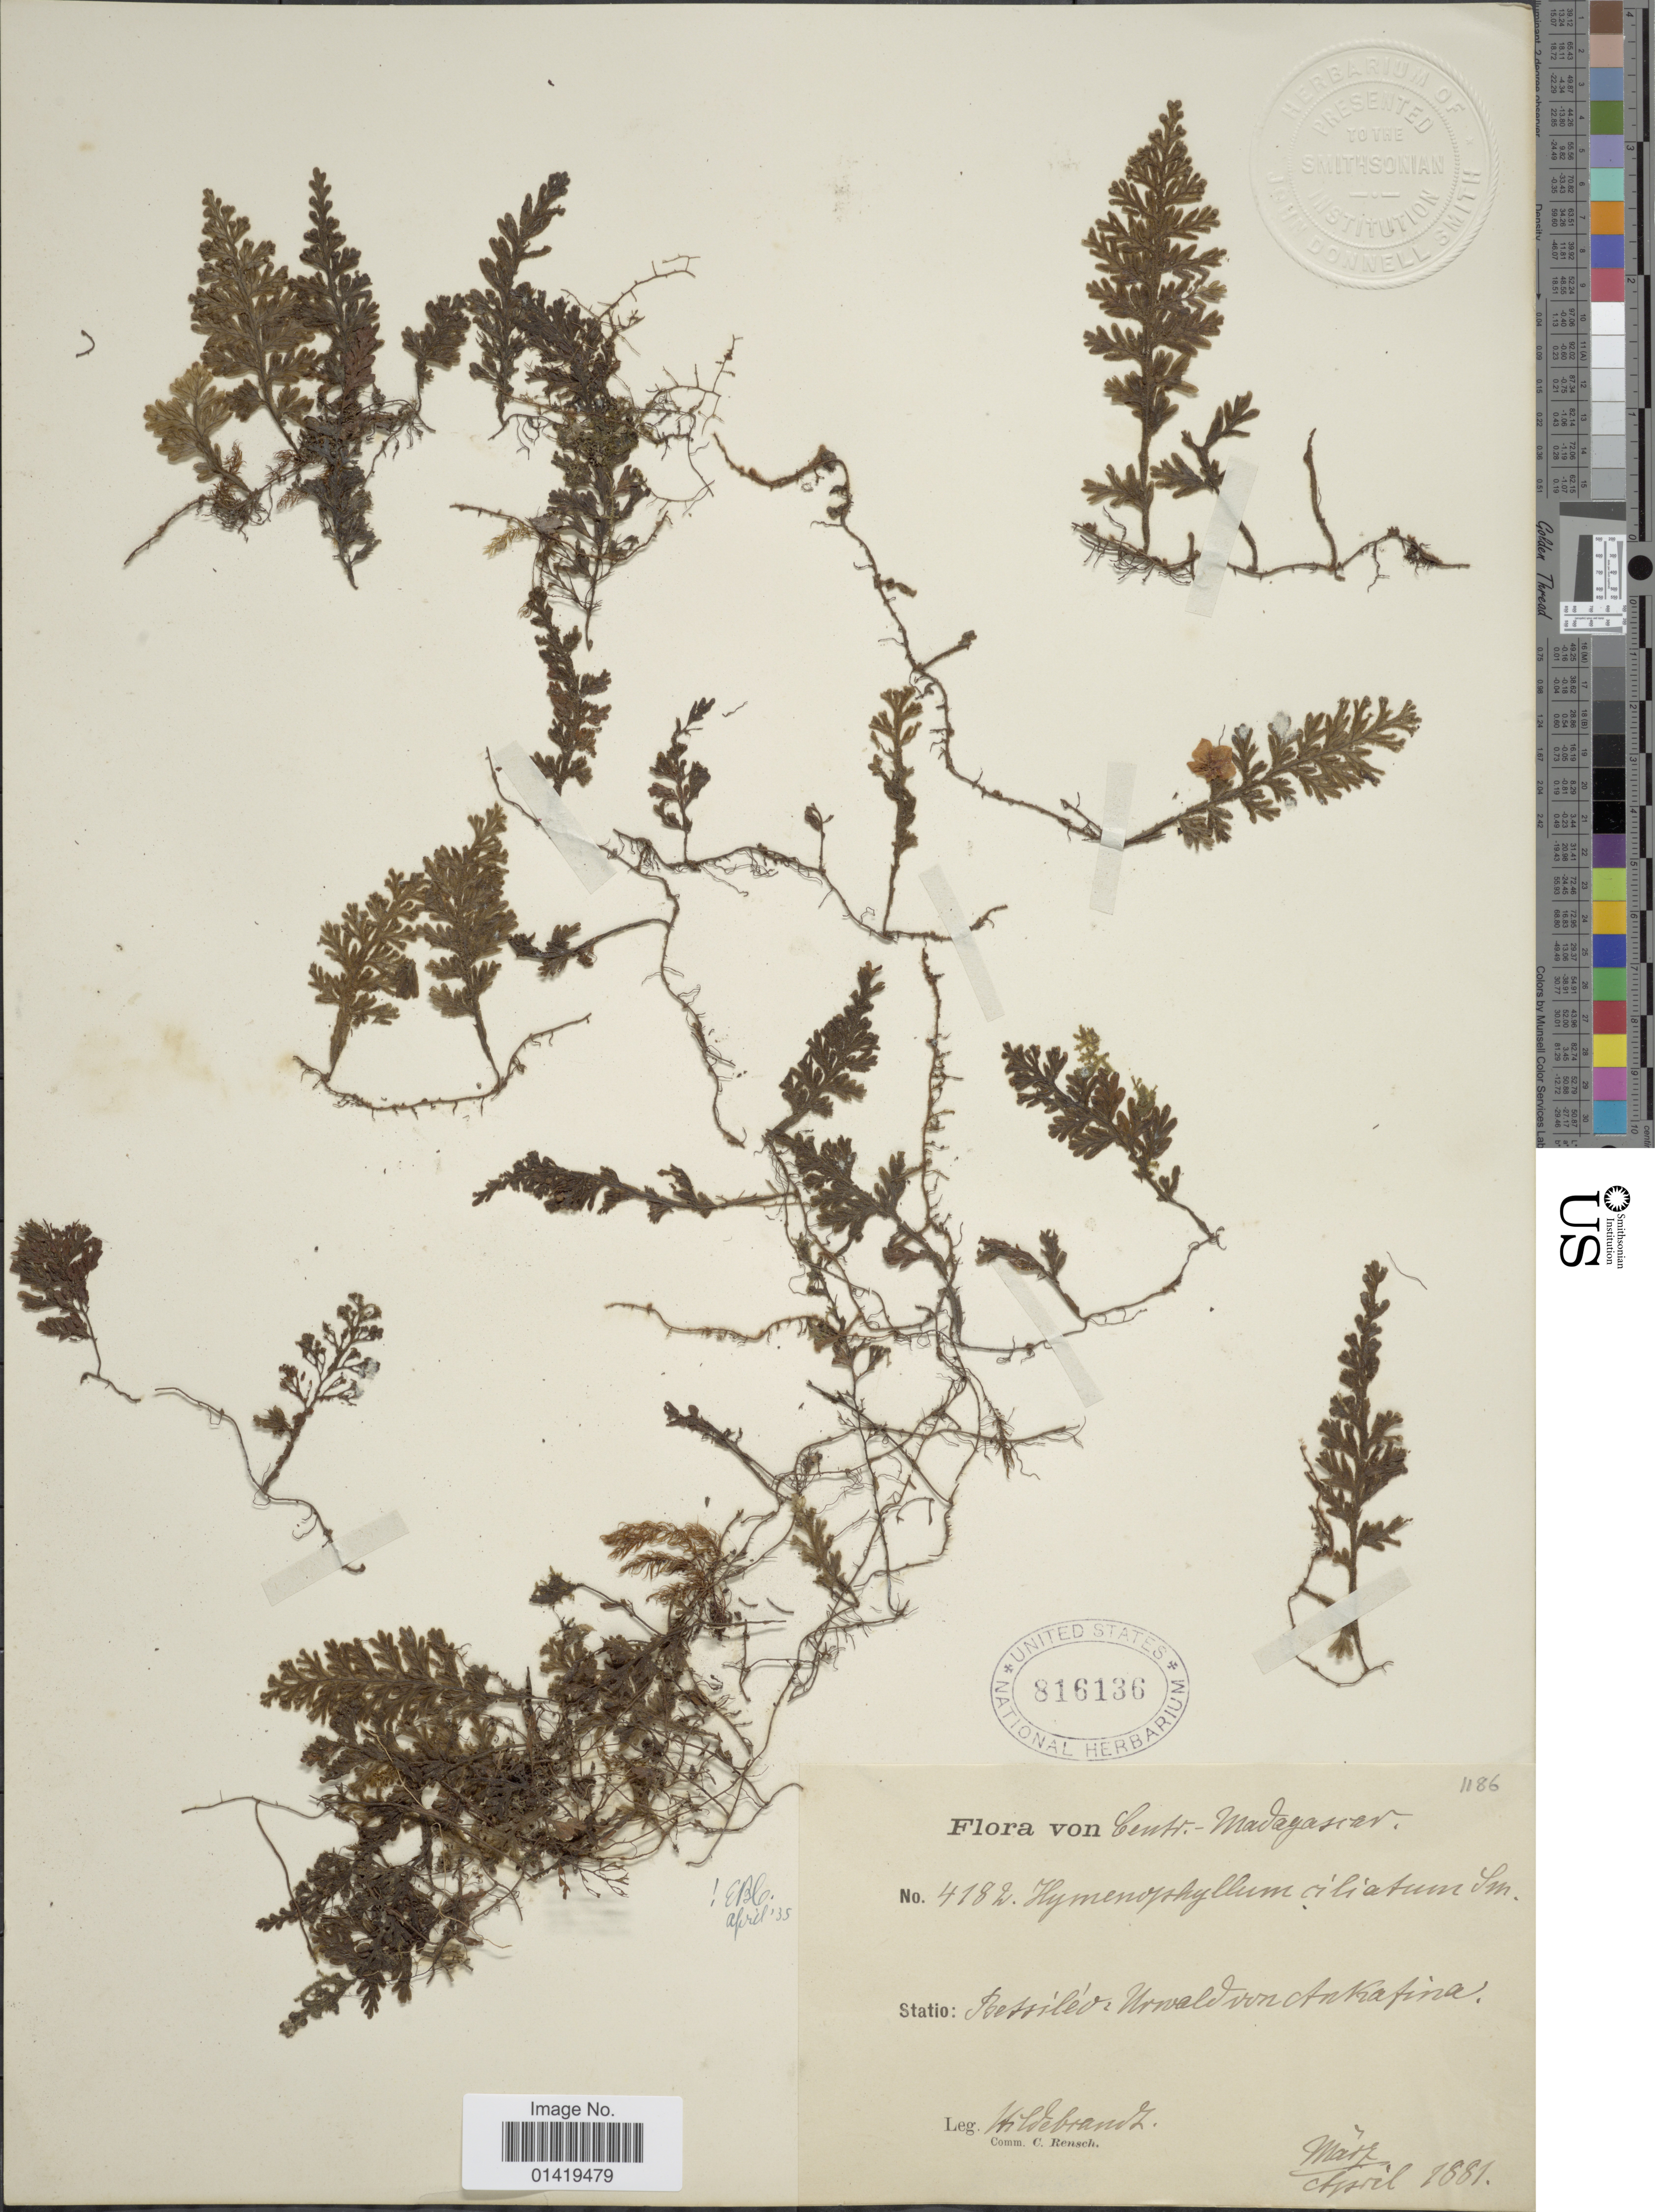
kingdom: Plantae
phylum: Tracheophyta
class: Polypodiopsida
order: Hymenophyllales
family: Hymenophyllaceae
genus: Hymenophyllum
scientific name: Hymenophyllum hirsutum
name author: (L.) Sw.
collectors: J. Hildebrandt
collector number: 4182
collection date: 1881-03/1881-04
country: Madagascar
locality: Centr. Madagascar, Statio: Betsileo: Urwald von Ankafina.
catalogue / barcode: US 816136